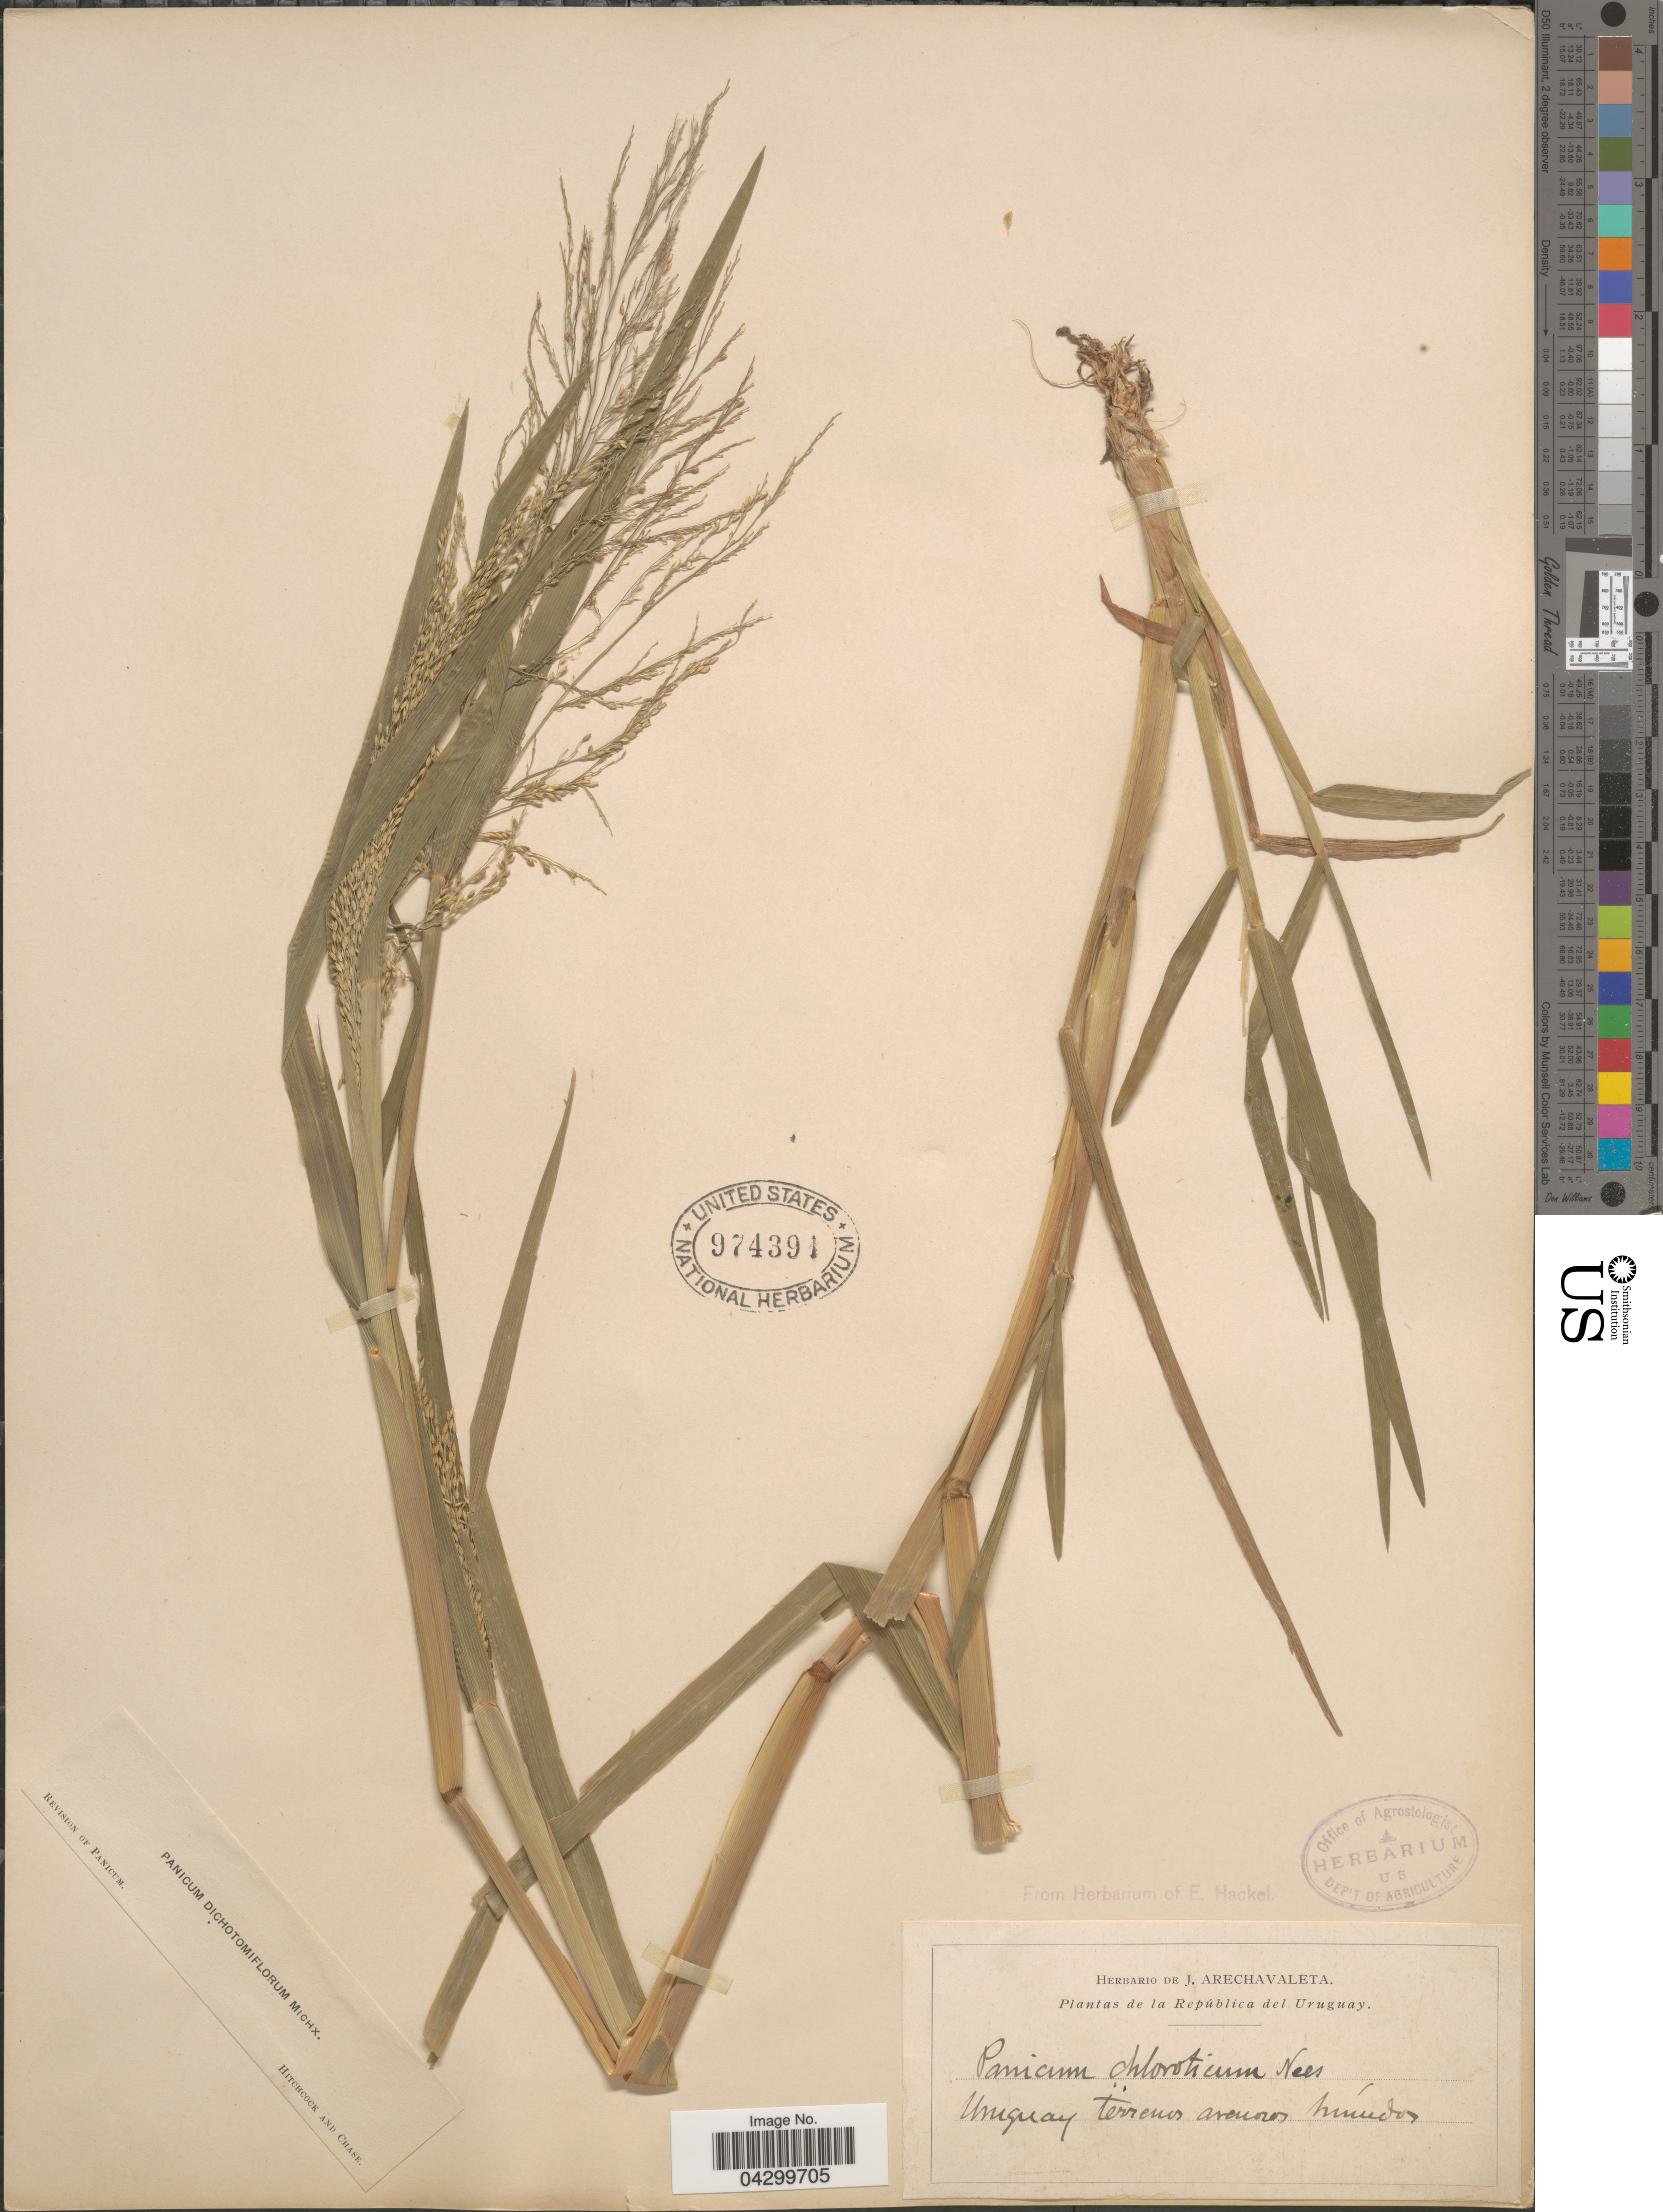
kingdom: Plantae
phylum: Tracheophyta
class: Liliopsida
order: Poales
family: Poaceae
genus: Panicum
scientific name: Panicum dichotomiflorum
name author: Michx.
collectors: ex herb. de J. Arechavaleta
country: Uruguay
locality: República del Uruguay. Terrenos arenosos húmedos.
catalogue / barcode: US 974391